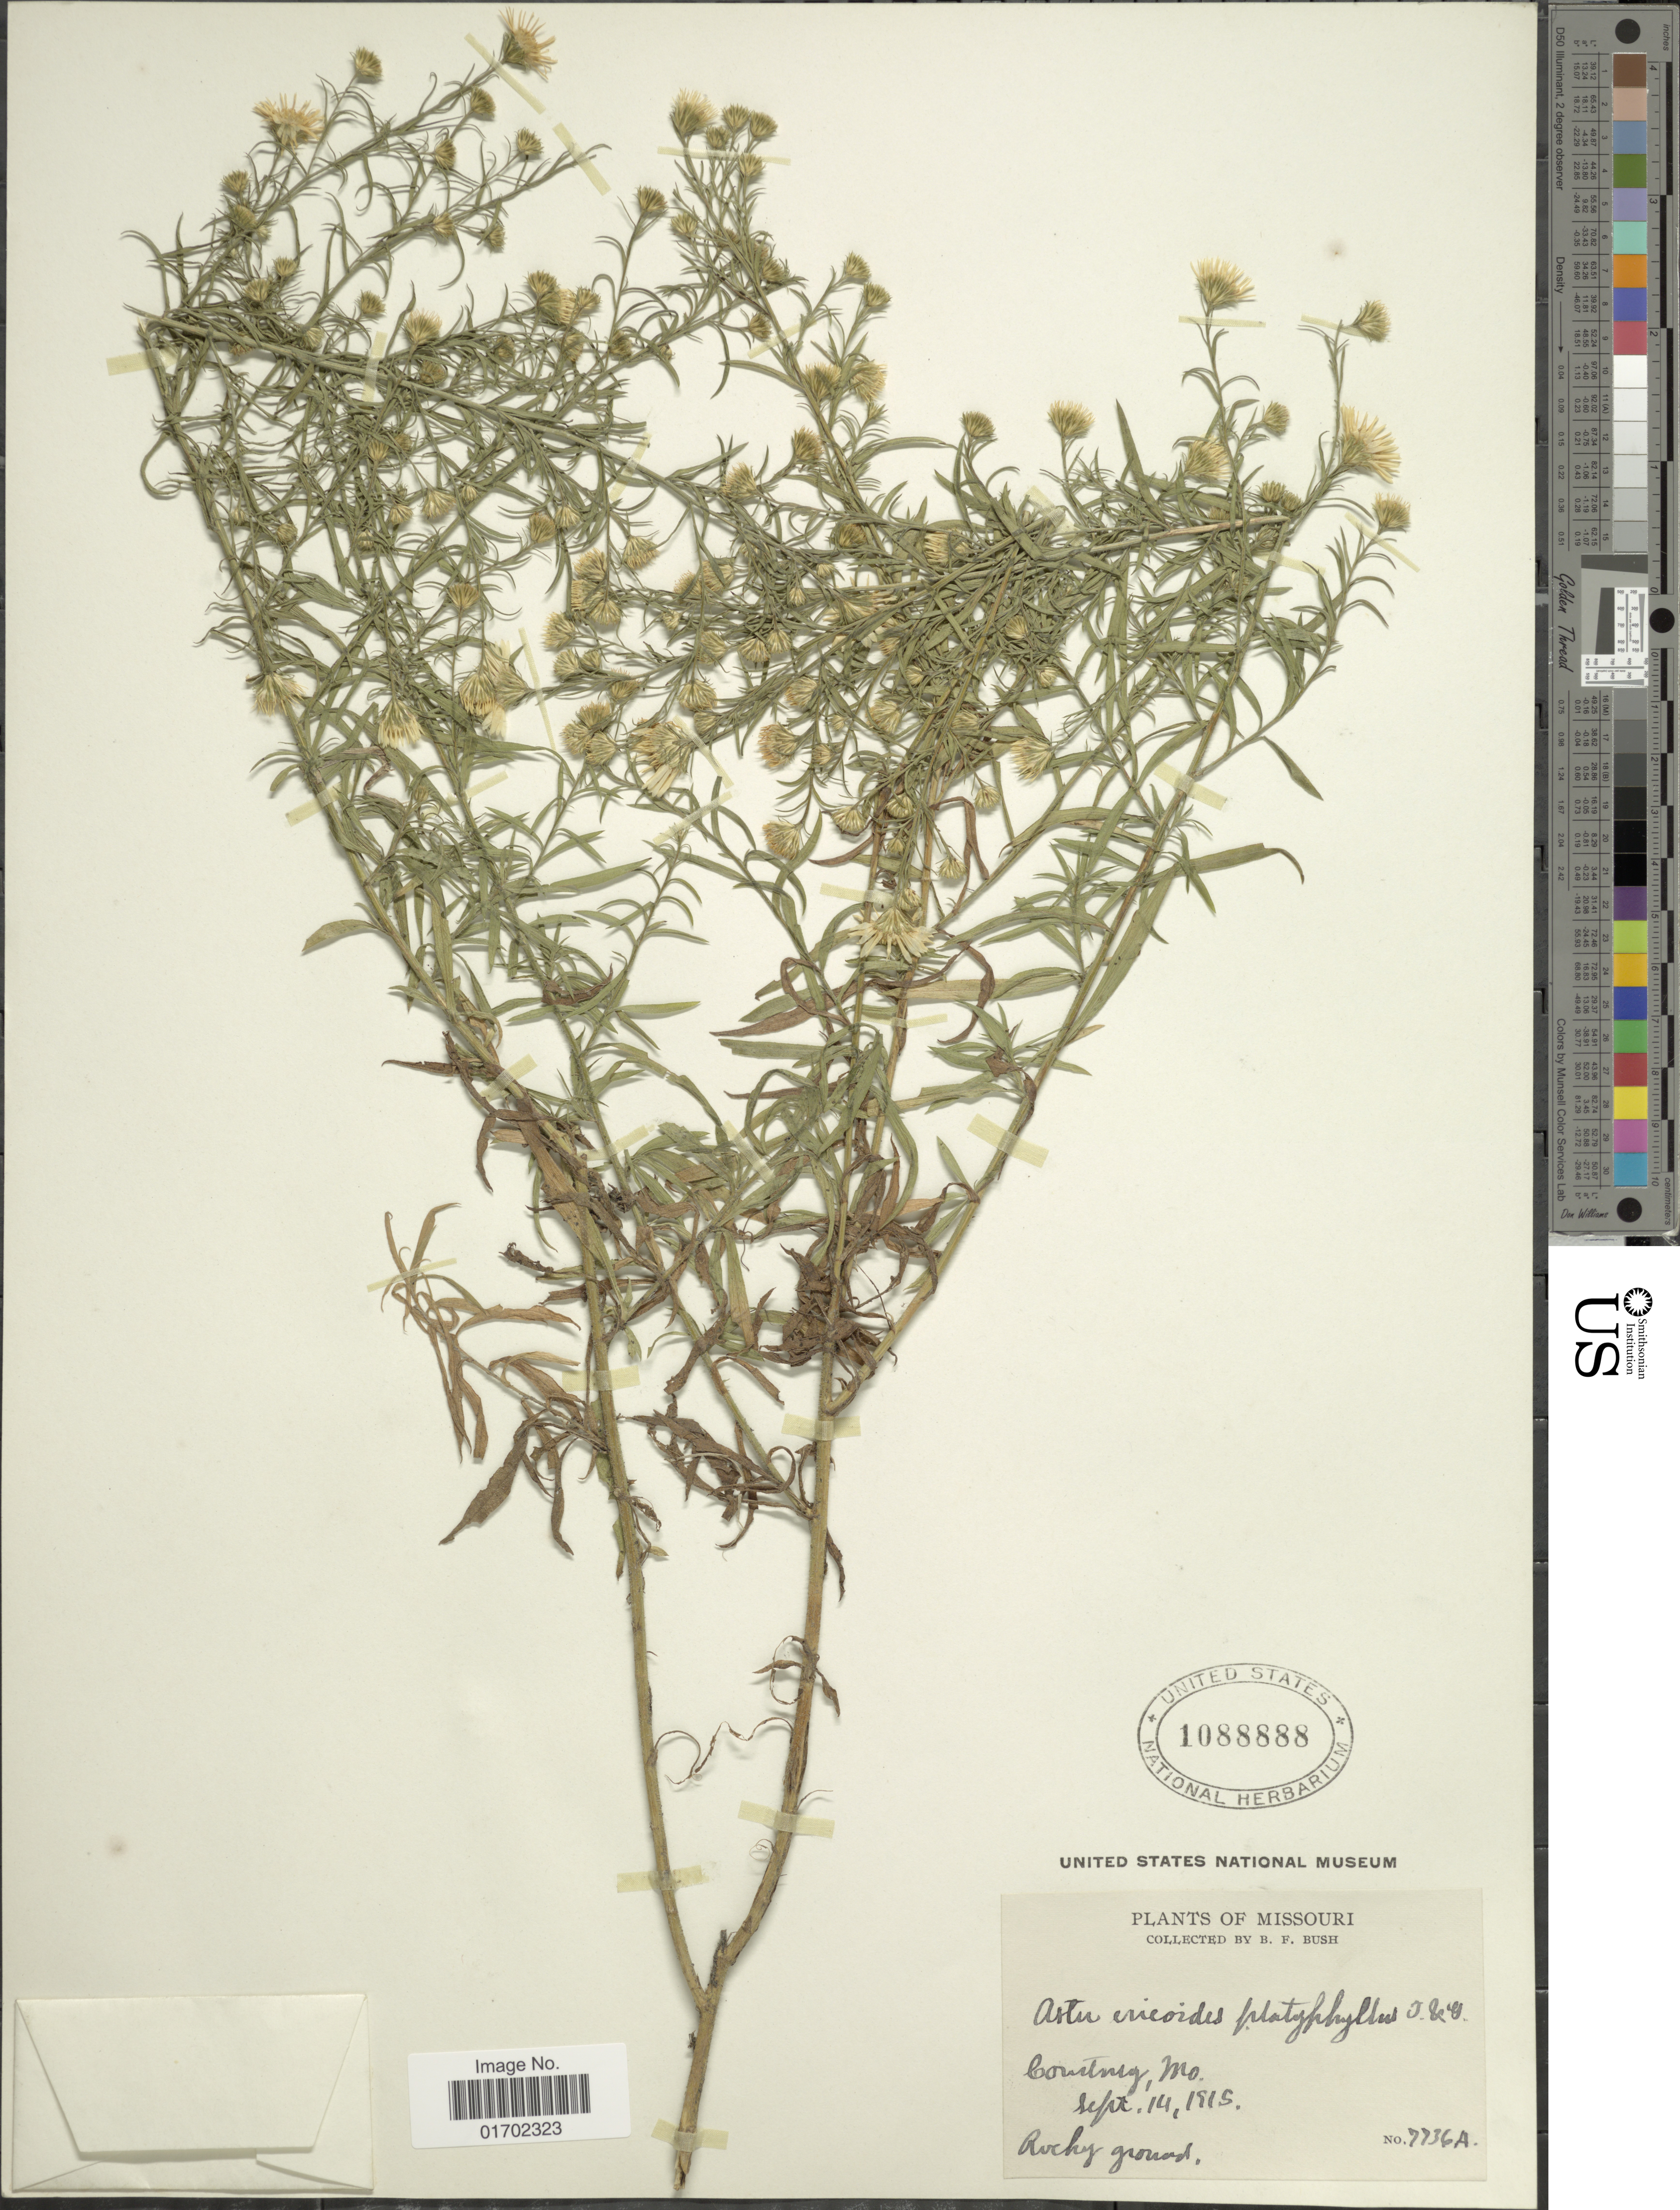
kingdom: Plantae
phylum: Tracheophyta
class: Magnoliopsida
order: Asterales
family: Asteraceae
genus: Symphyotrichum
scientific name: Symphyotrichum pilosum var. pilosum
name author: (Willd.) G.L. Nesom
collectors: B. F. Bush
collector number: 7736A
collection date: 1915-09-14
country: United States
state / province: Missouri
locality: Courtney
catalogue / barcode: US 1088888